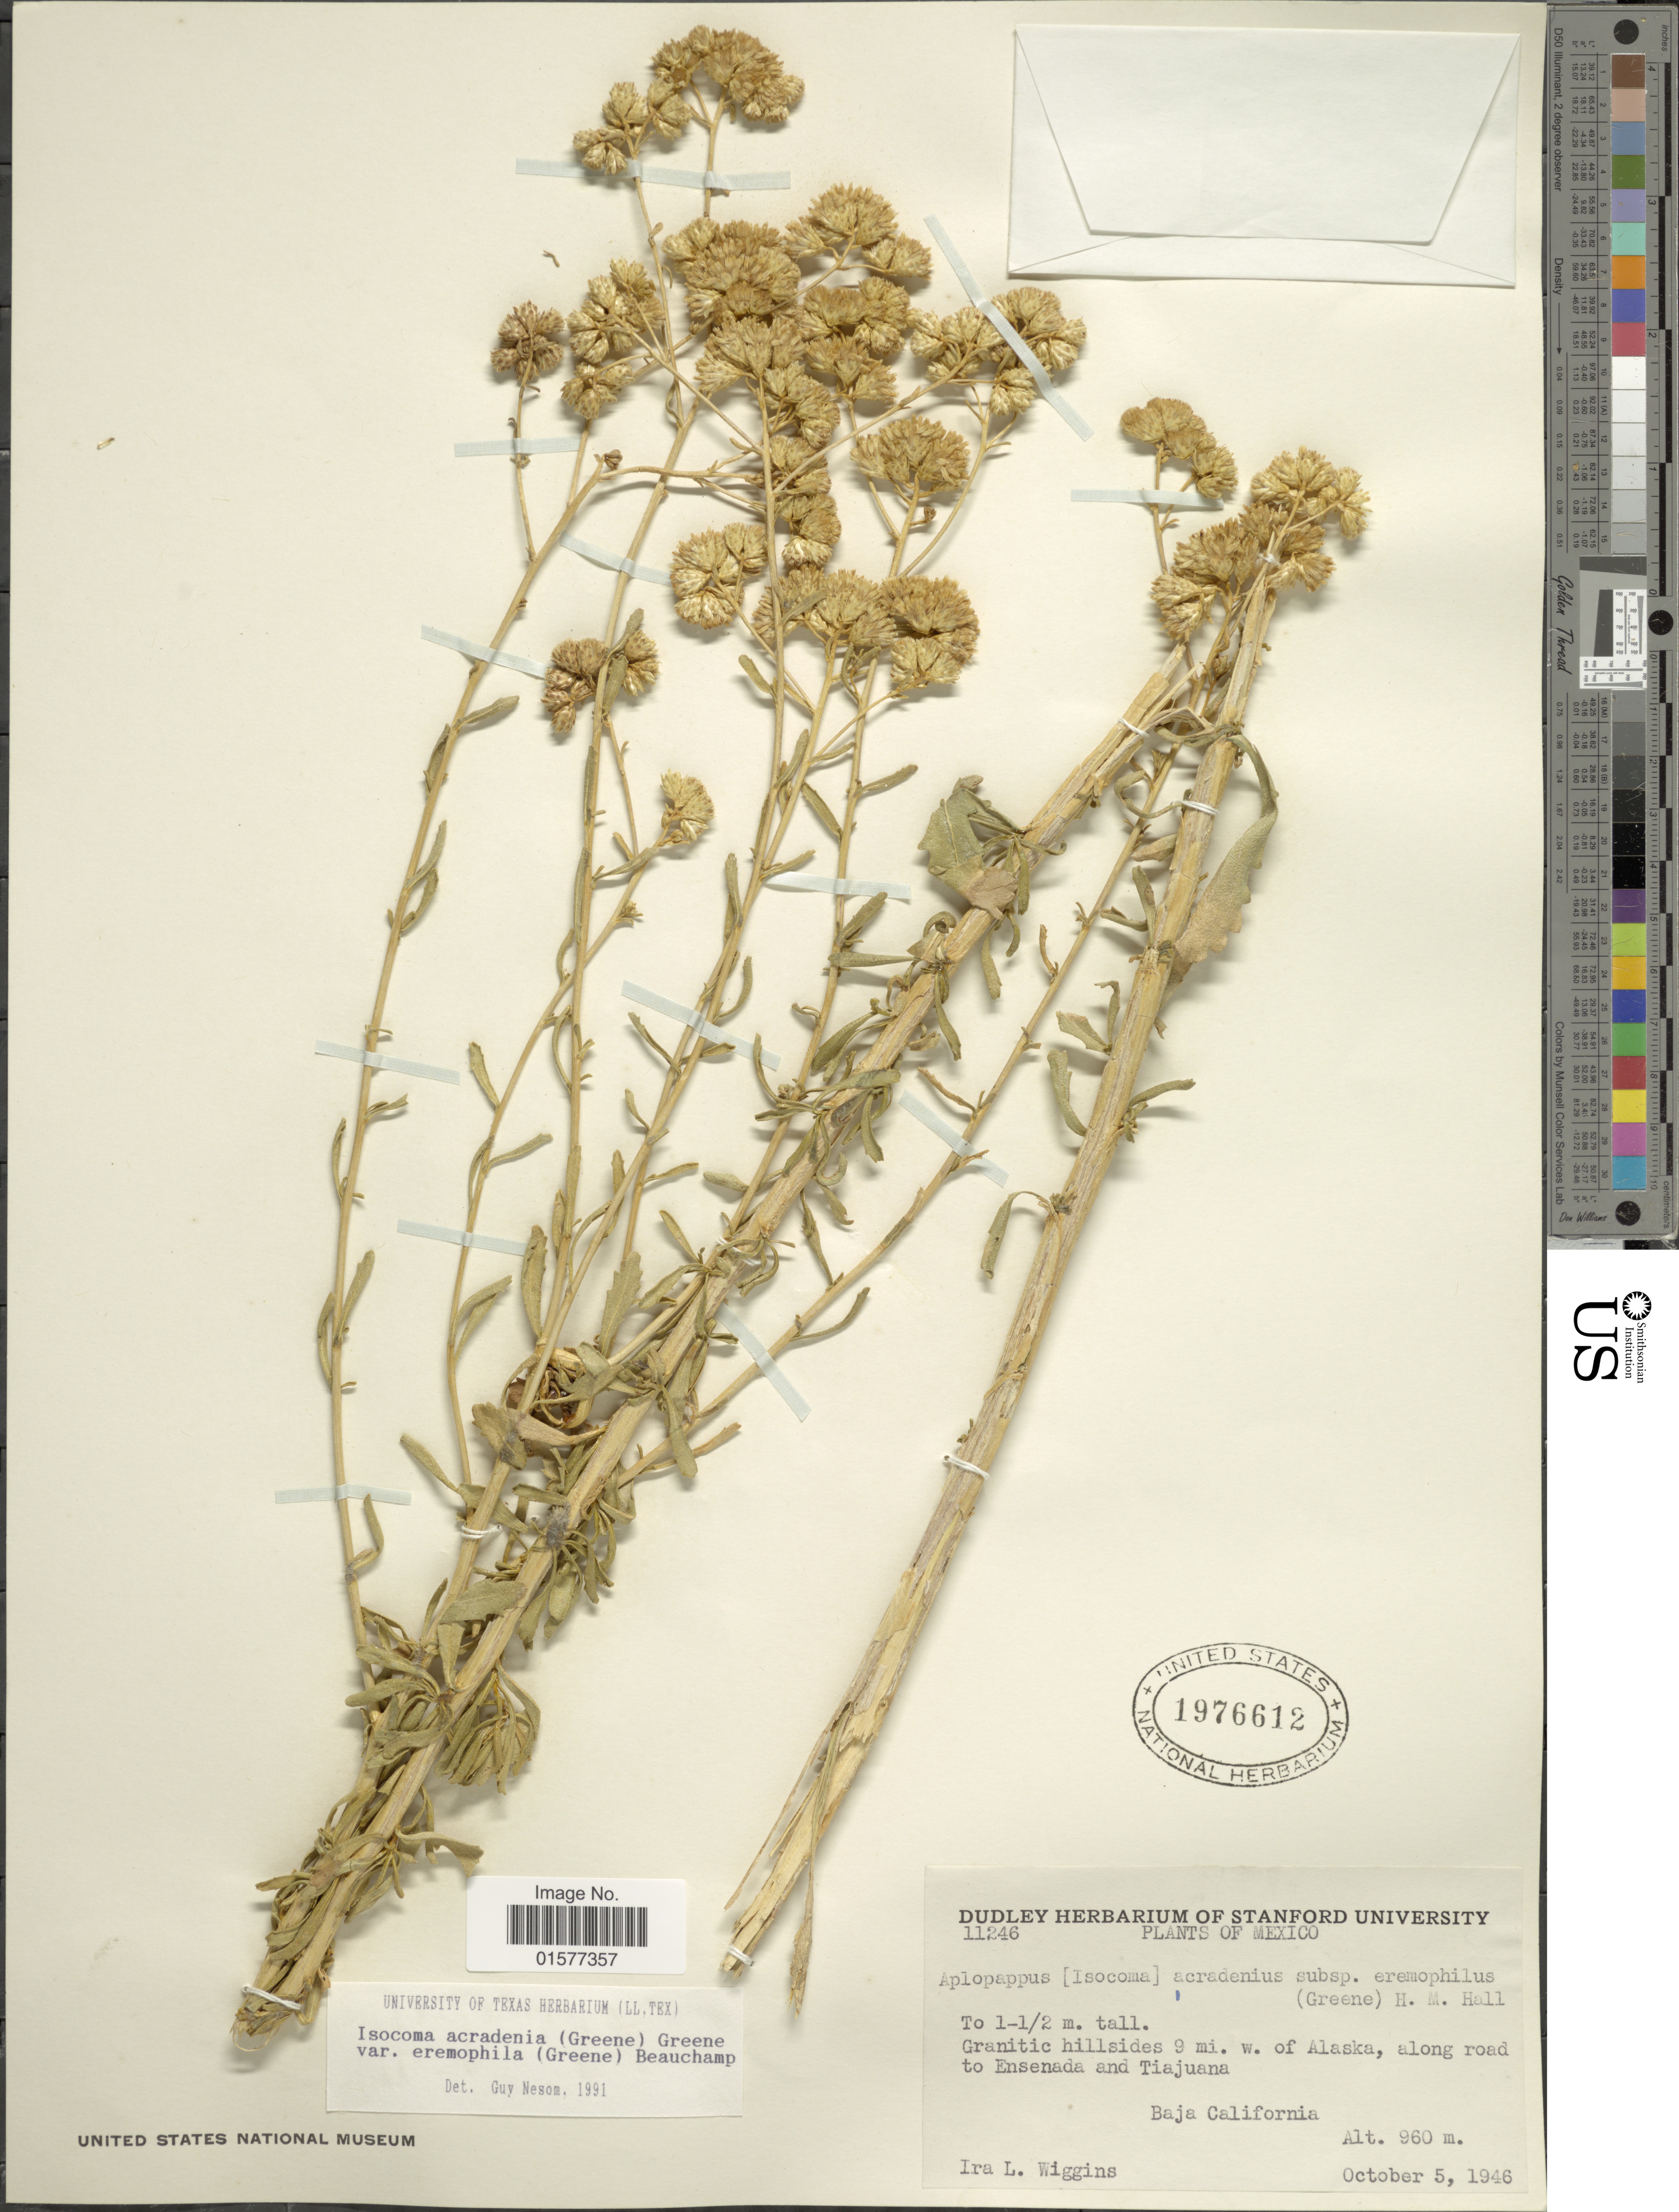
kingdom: Plantae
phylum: Tracheophyta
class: Magnoliopsida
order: Asterales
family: Asteraceae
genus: Isocoma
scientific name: Isocoma acradenia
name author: (Greene) Greene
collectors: I. L. Wiggins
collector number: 11246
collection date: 1946-10-05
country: Mexico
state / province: Baja California Sur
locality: Granitic hillsides 9 mi. w. of Alaska, along road to Ensenada and Tiajuana, Baja California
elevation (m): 960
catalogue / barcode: US 1976612